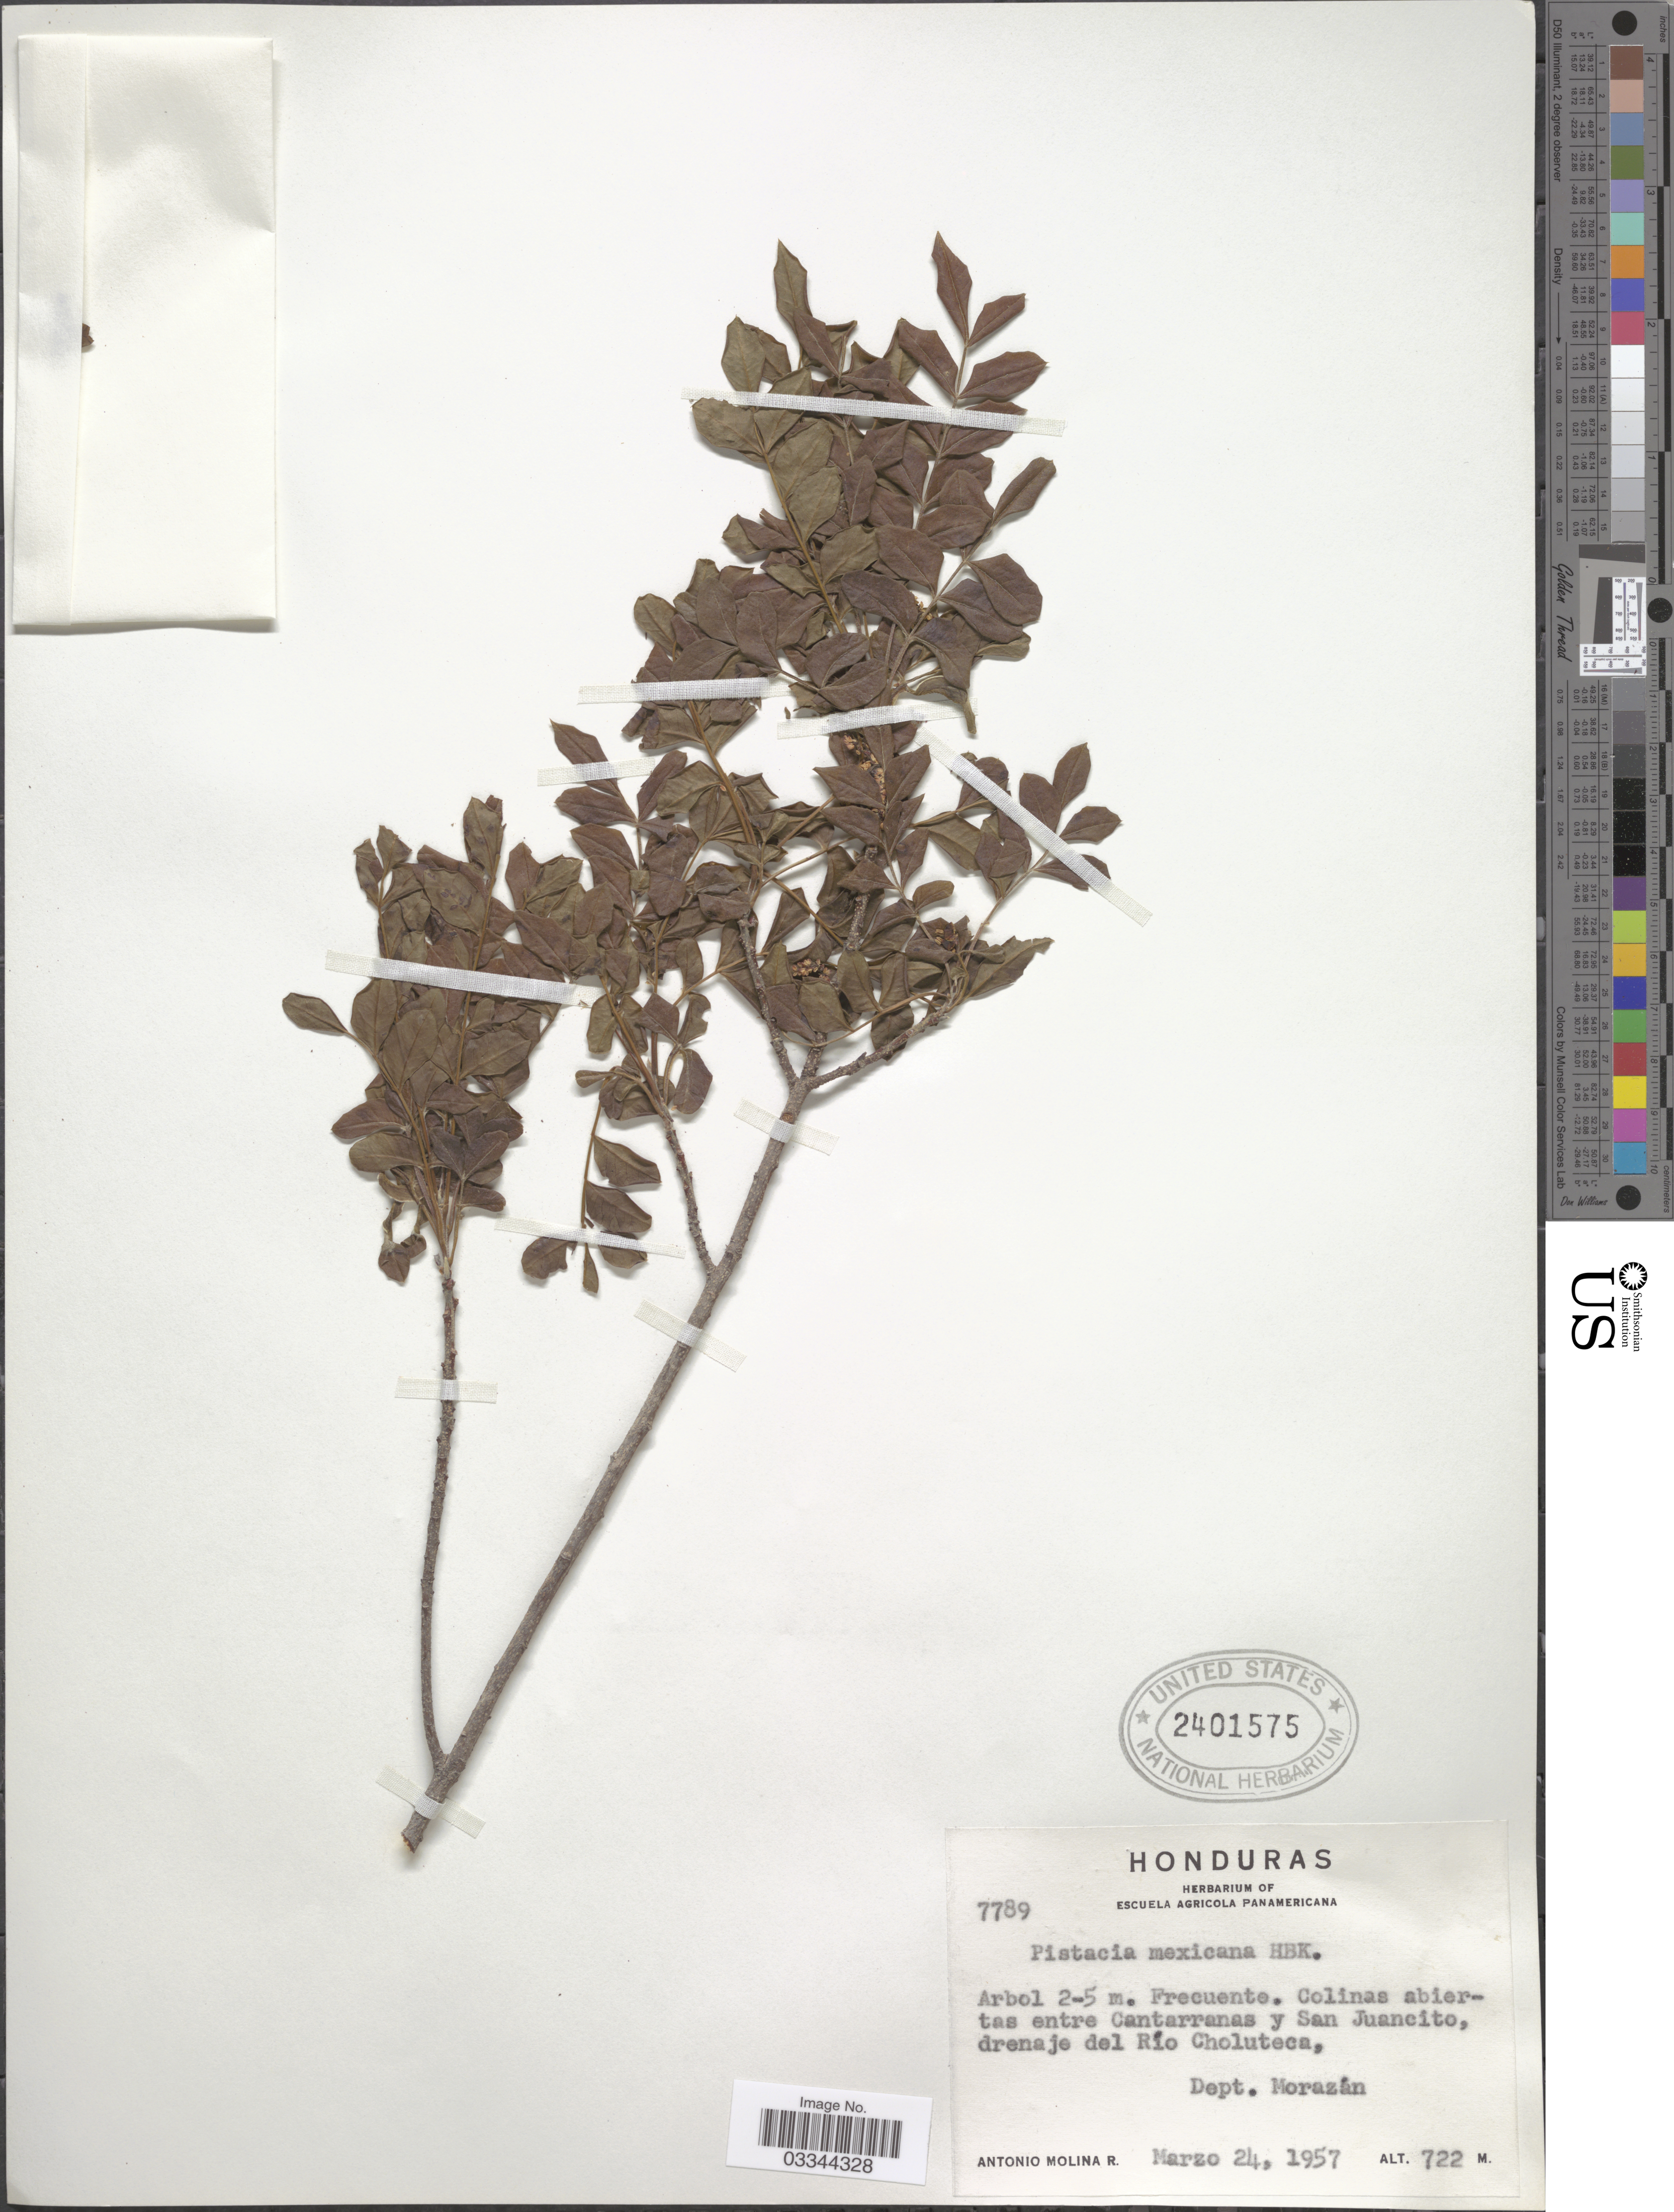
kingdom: Plantae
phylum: Tracheophyta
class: Magnoliopsida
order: Sapindales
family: Anacardiaceae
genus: Pistacia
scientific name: Pistacia mexicana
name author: Kunth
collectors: A. Molina R.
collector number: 7789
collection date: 1957-03-24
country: Honduras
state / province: Fco. Morazán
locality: Colinas abiertas entre Cantarranas y San Juancito, drenaje del Río Choluteca, Dept. Morazán.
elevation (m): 722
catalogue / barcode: US 2401575